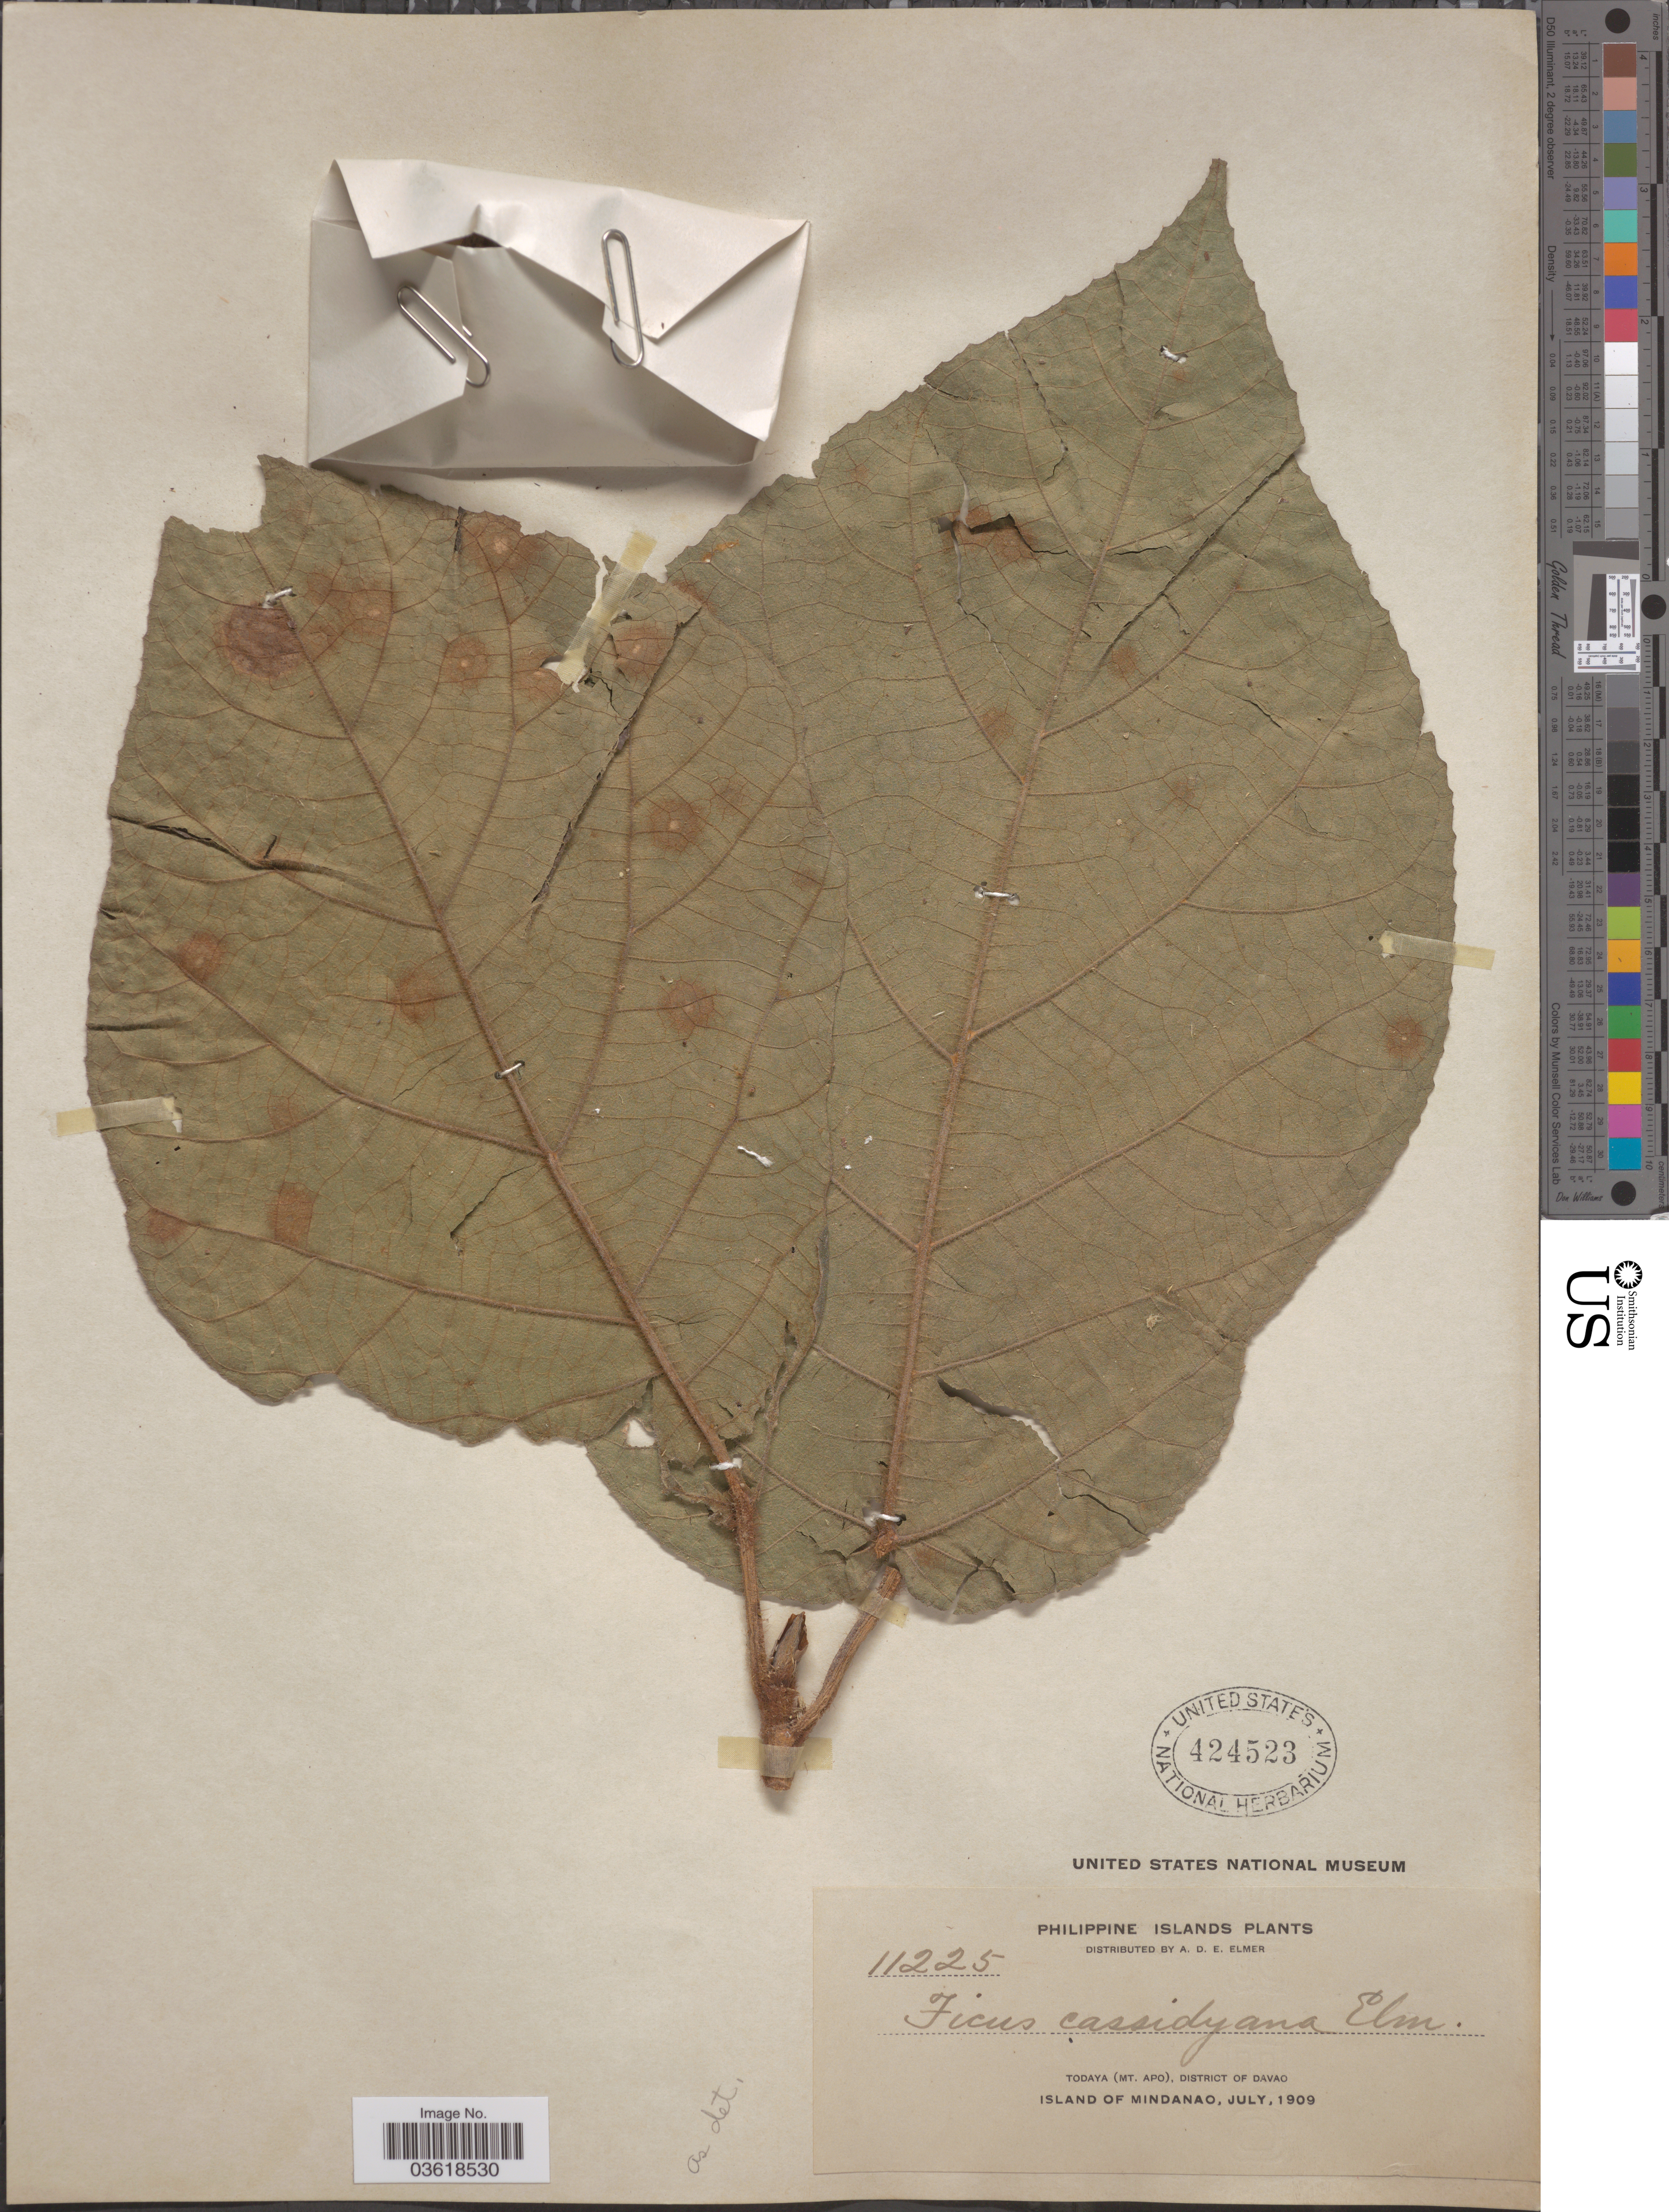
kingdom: Plantae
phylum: Tracheophyta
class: Magnoliopsida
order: Rosales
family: Moraceae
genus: Ficus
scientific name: Ficus cassidyana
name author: Elmer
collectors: A. D. E. Elmer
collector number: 11225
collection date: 1909-07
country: Philippines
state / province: Davao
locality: Philippine Islands. Todaya (Mt. Apo), District of Davao. Island of Mindanao.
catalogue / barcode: US 424523